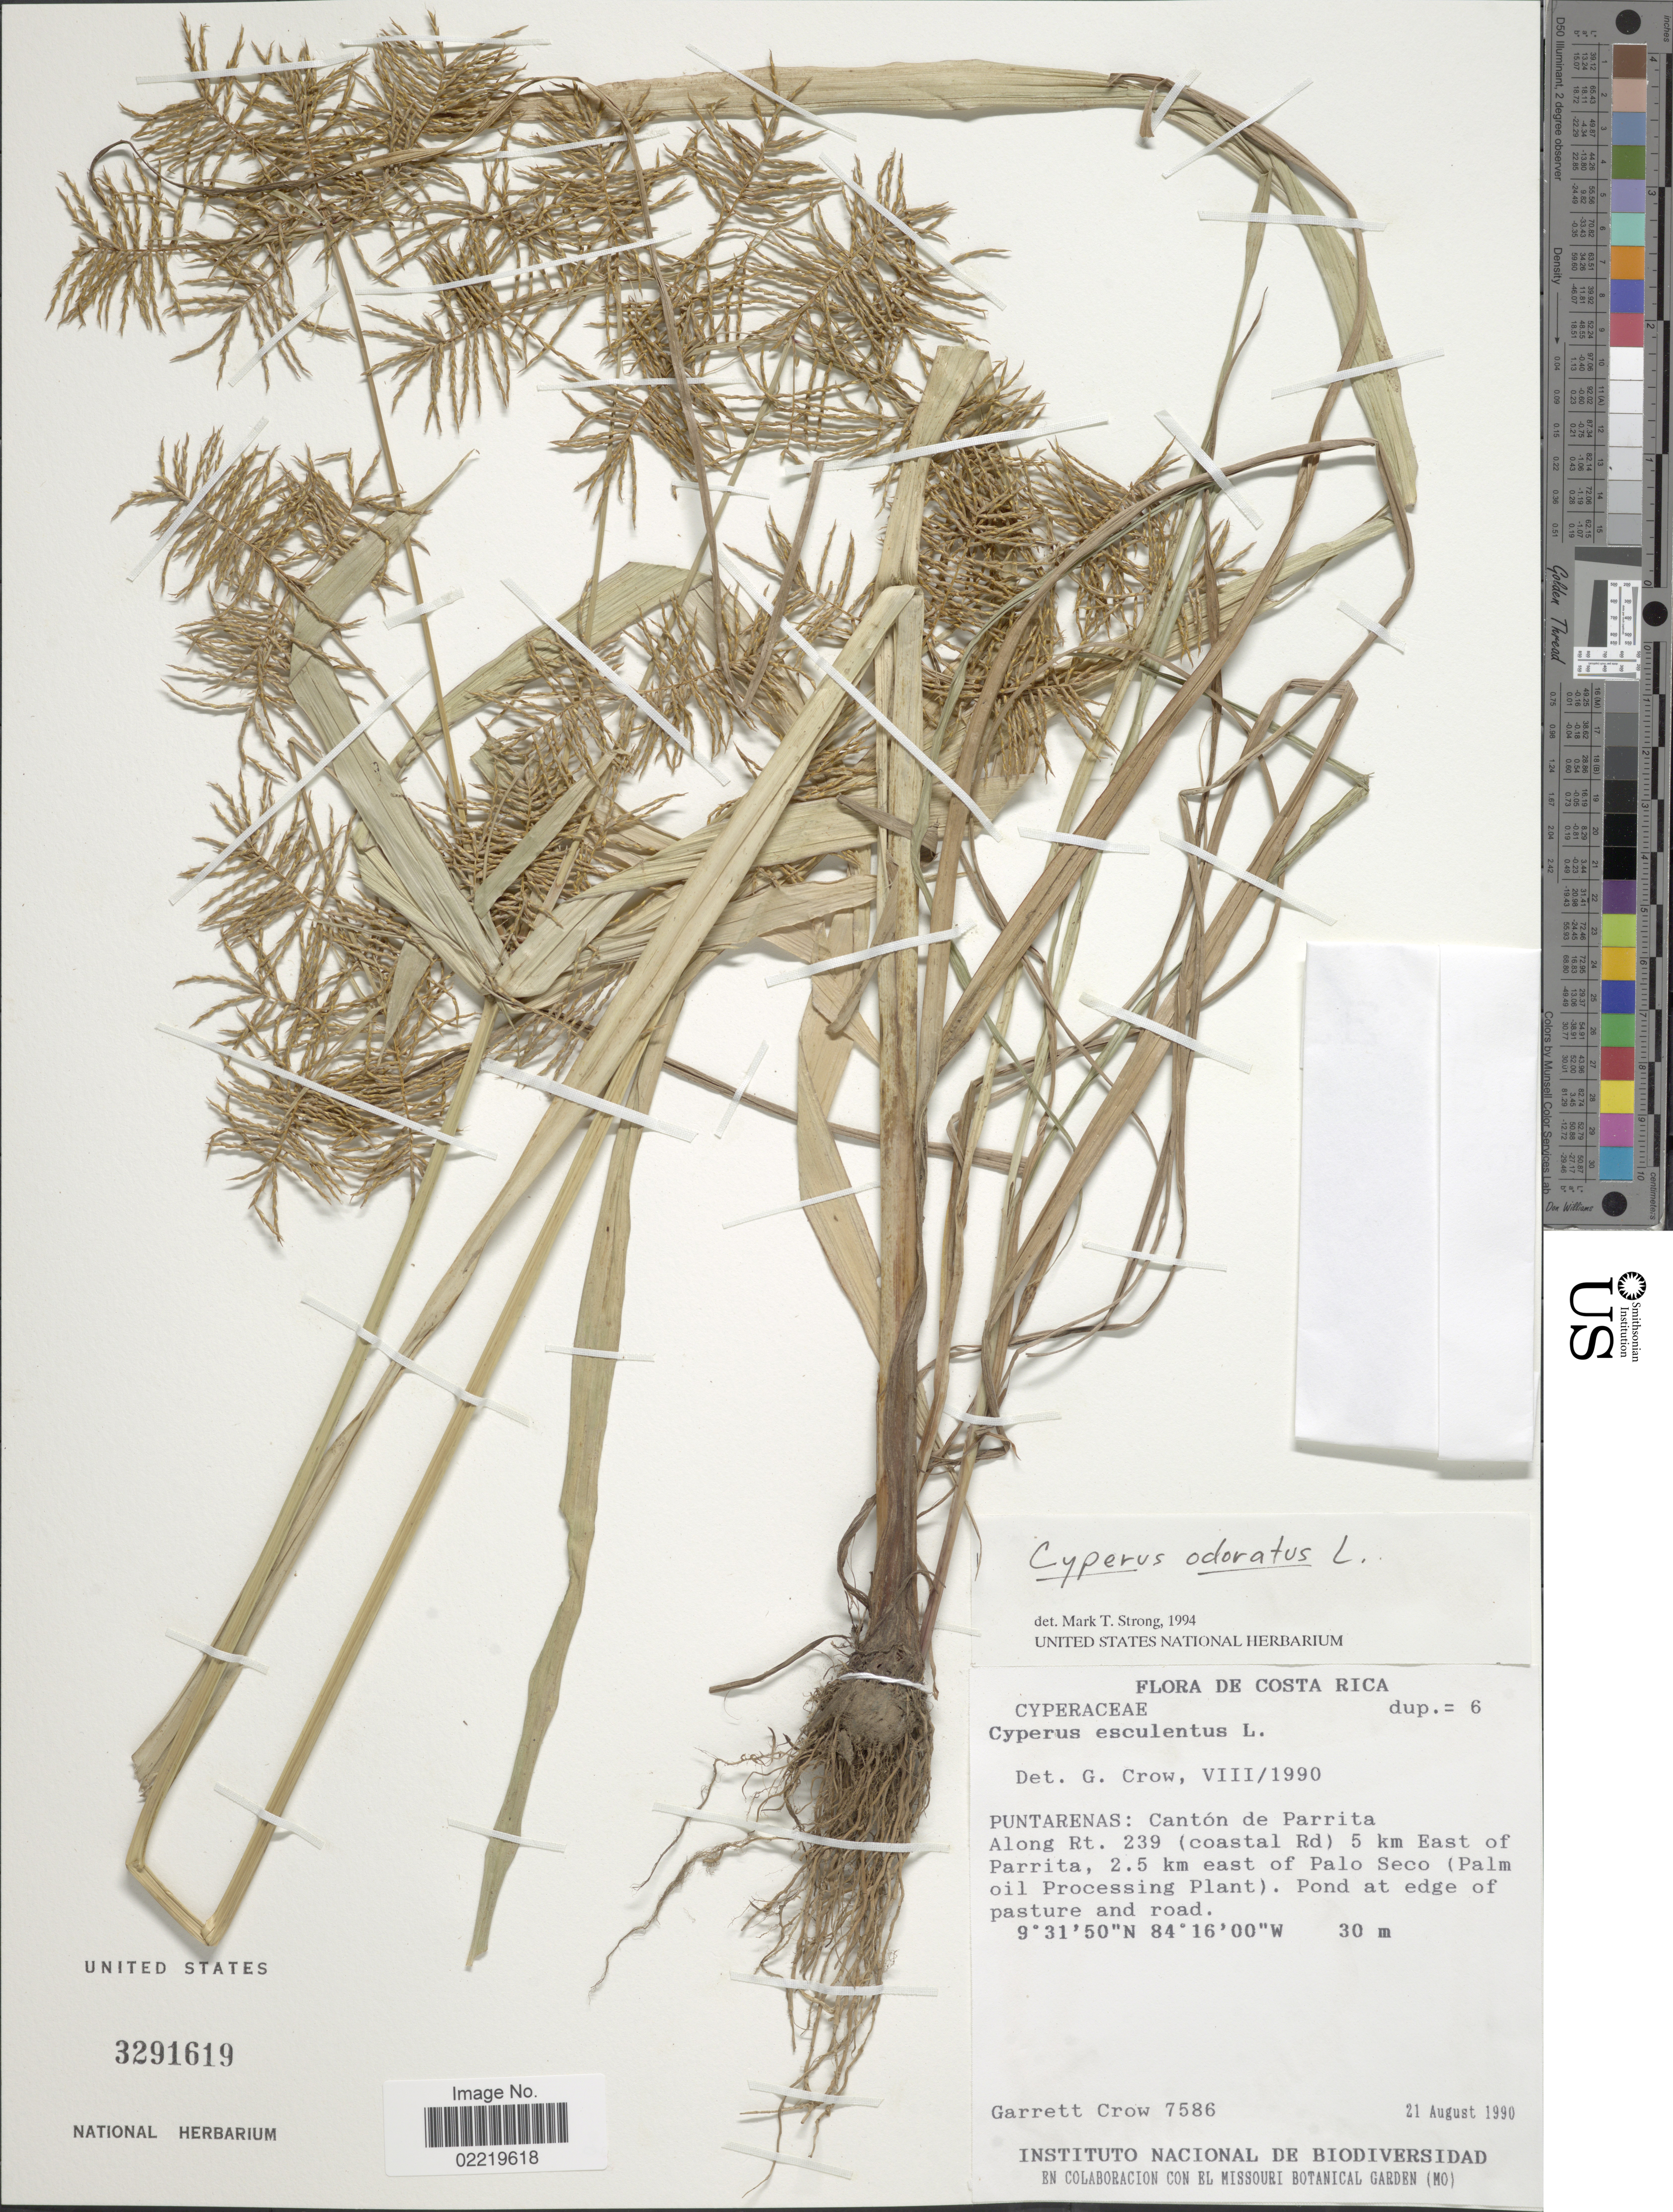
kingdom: Plantae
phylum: Tracheophyta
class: Liliopsida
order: Poales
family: Cyperaceae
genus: Cyperus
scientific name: Cyperus odoratus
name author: L.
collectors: G. E. Crow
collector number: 7586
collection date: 1990-08-21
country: Costa Rica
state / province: Puntarenas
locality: Canton de Parrita, Along Rt. 239 (coastal Rd) 5 km East of Parrita, 2.5 km east of Palo Seco (Palm oil Processing Plant), Pond at edge of pasture and road.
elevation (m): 30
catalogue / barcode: US 3291619